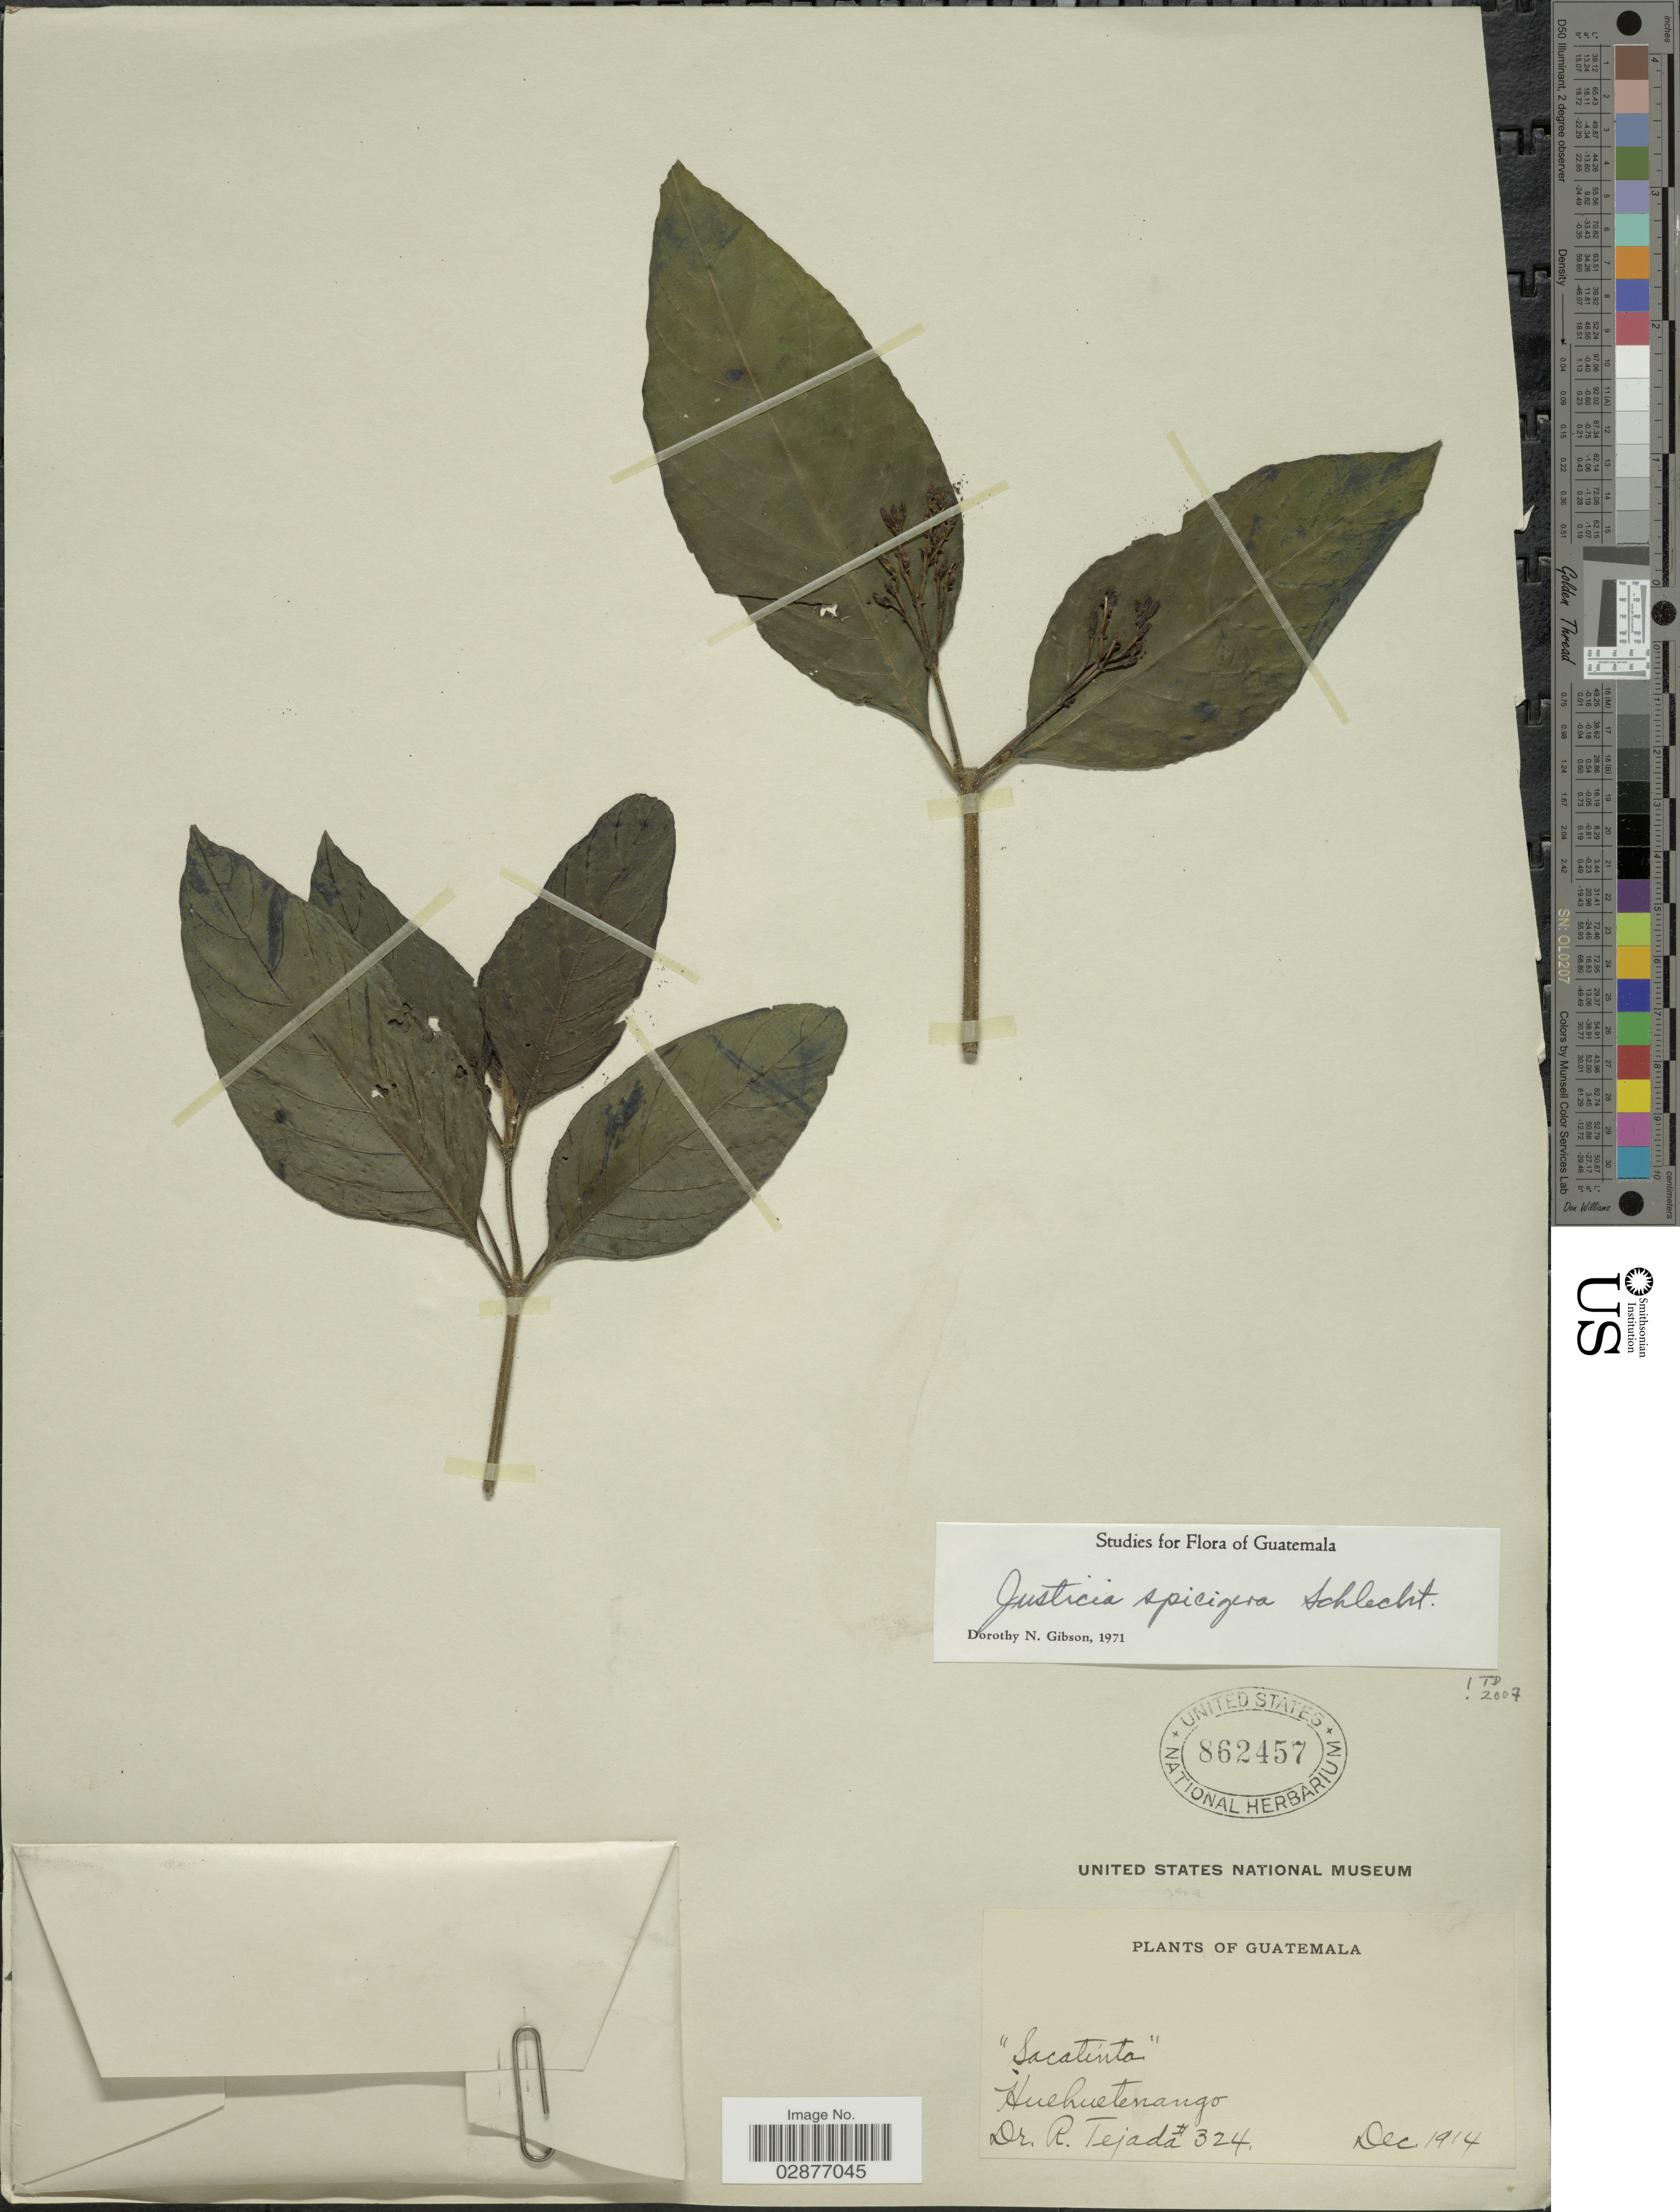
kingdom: Plantae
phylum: Tracheophyta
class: Magnoliopsida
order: Lamiales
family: Acanthaceae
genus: Justicia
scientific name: Justicia spicigera 'Sidicaro'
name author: Schltdl.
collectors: R. Tejada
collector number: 324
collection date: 1914-12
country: Guatemala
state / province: Huehuetenango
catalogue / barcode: US 862457